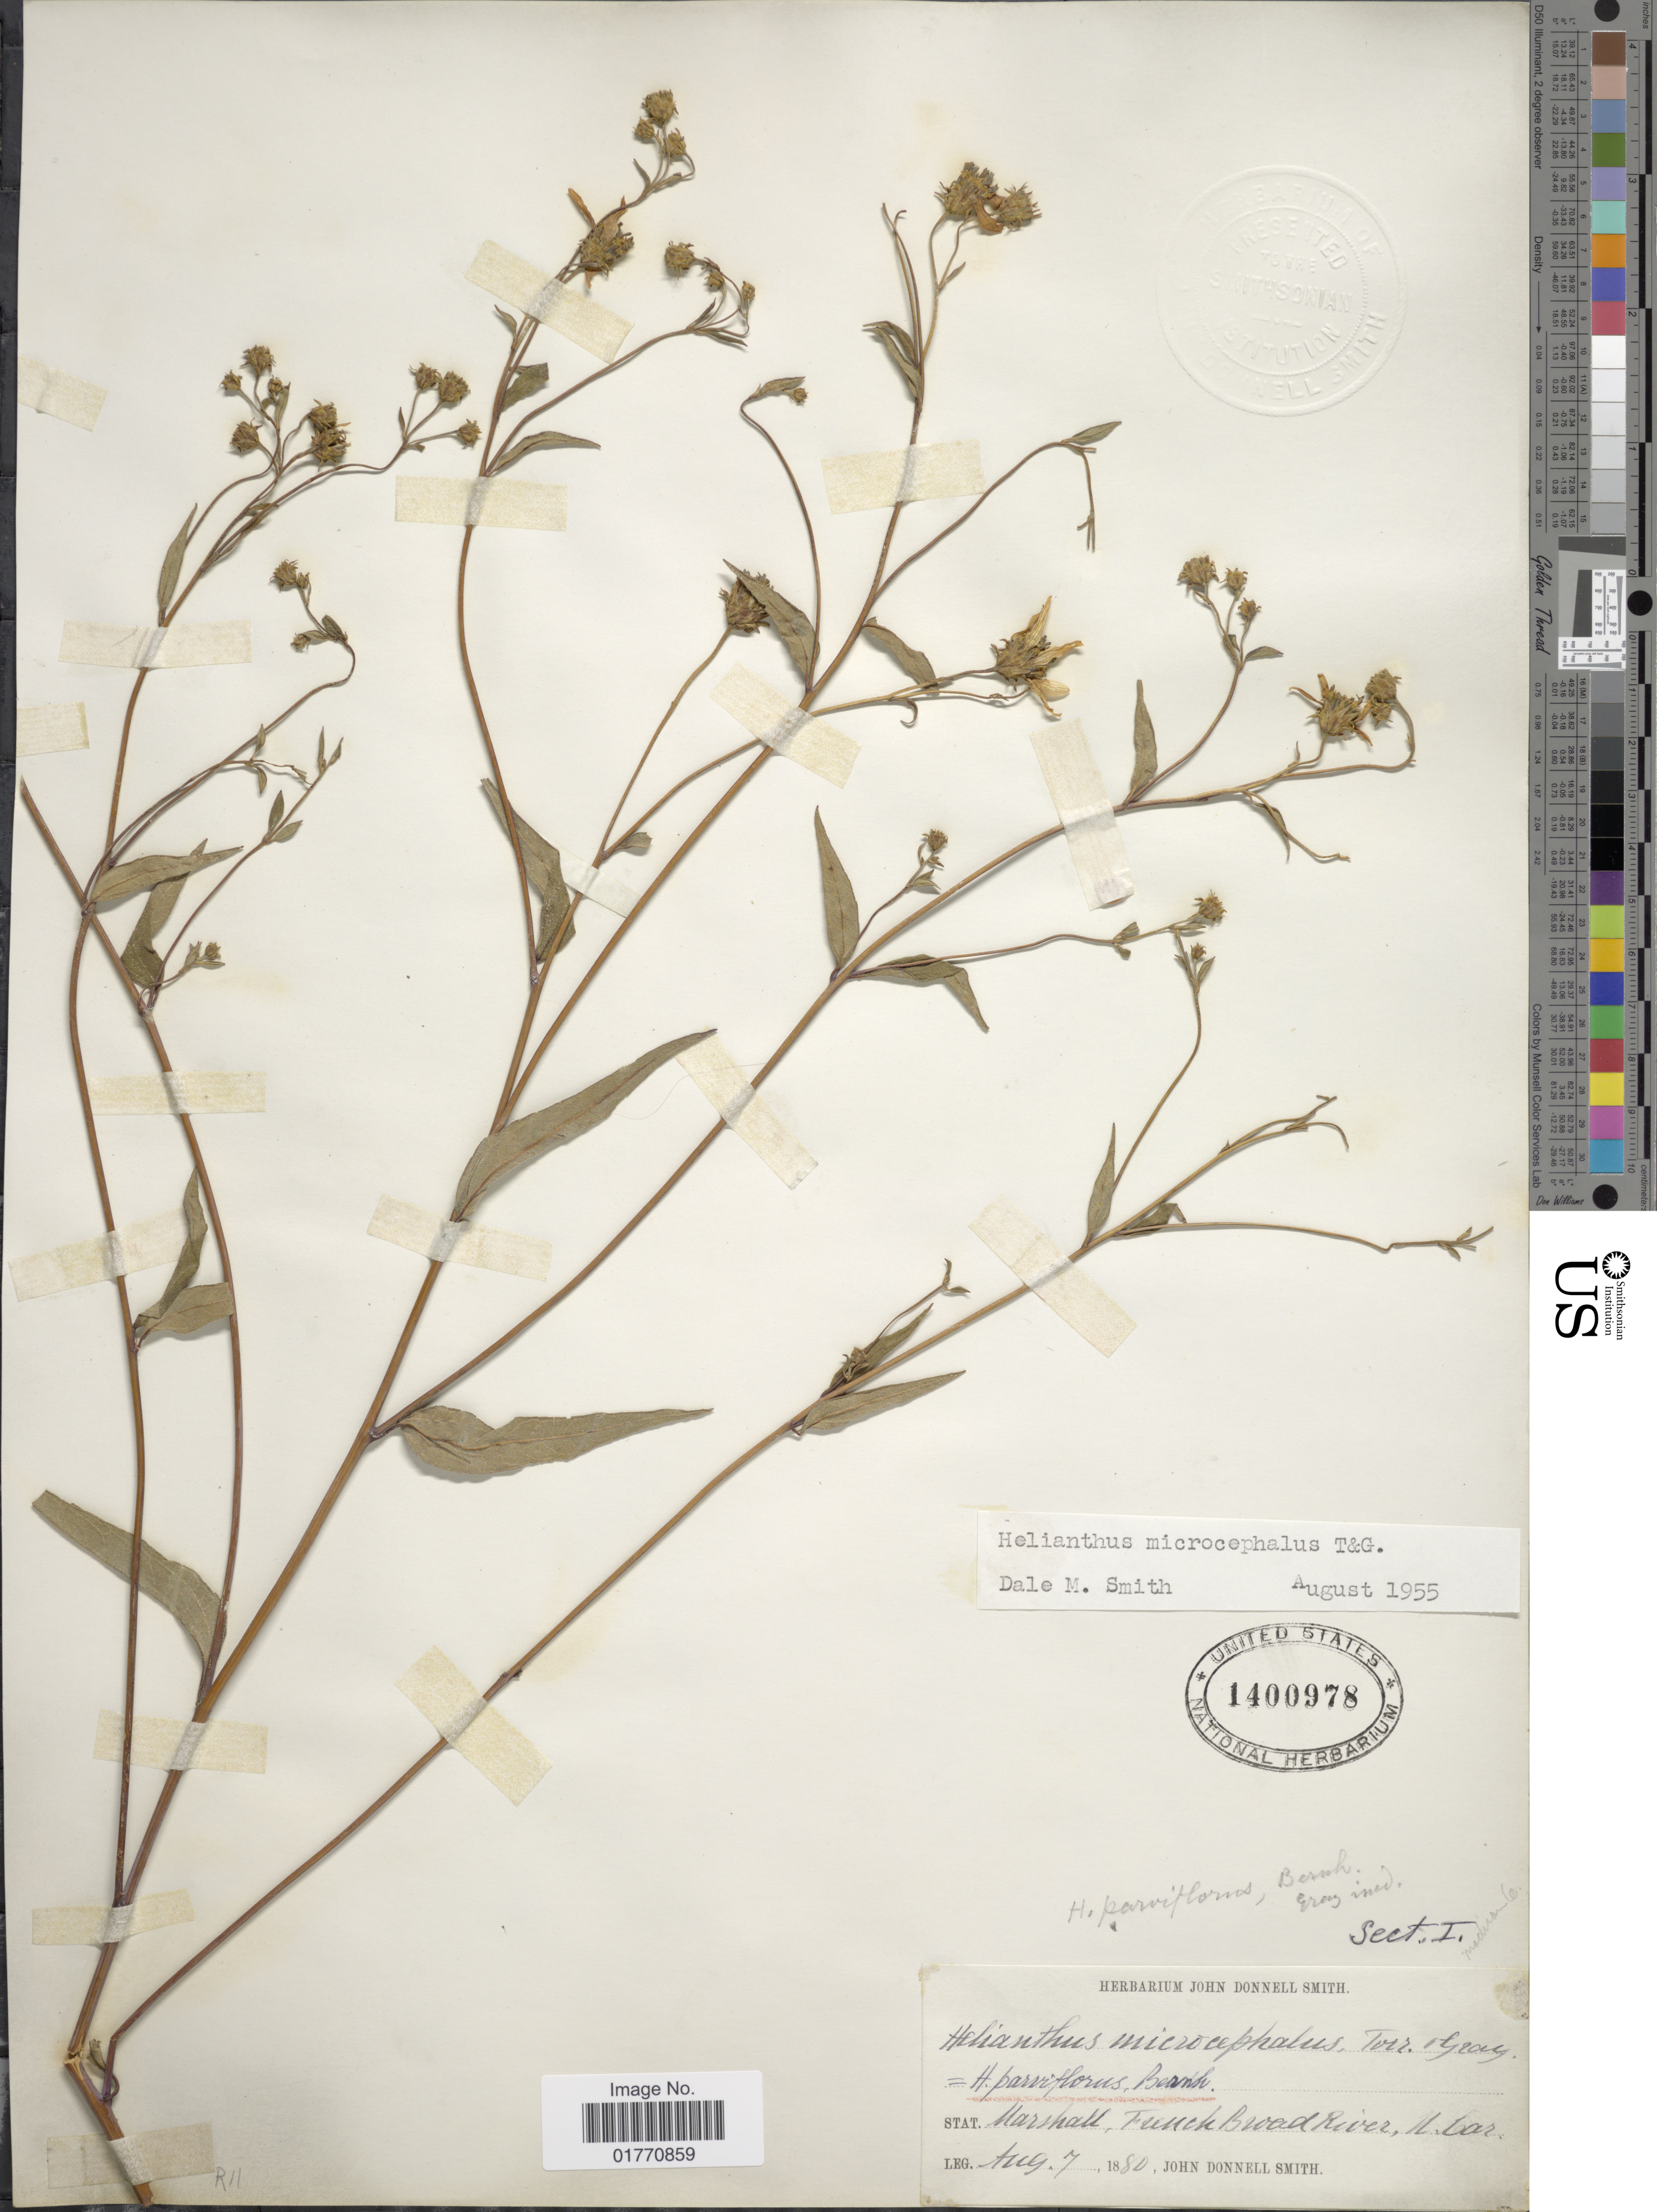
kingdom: Plantae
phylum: Tracheophyta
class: Magnoliopsida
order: Asterales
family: Asteraceae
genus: Helianthus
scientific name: Helianthus microcephalus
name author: Torr. & A. Gray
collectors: J. Donnell Smith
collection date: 1880-08-07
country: United States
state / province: North Carolina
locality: Stat.Marshall, French Broad River.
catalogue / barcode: US 1400978